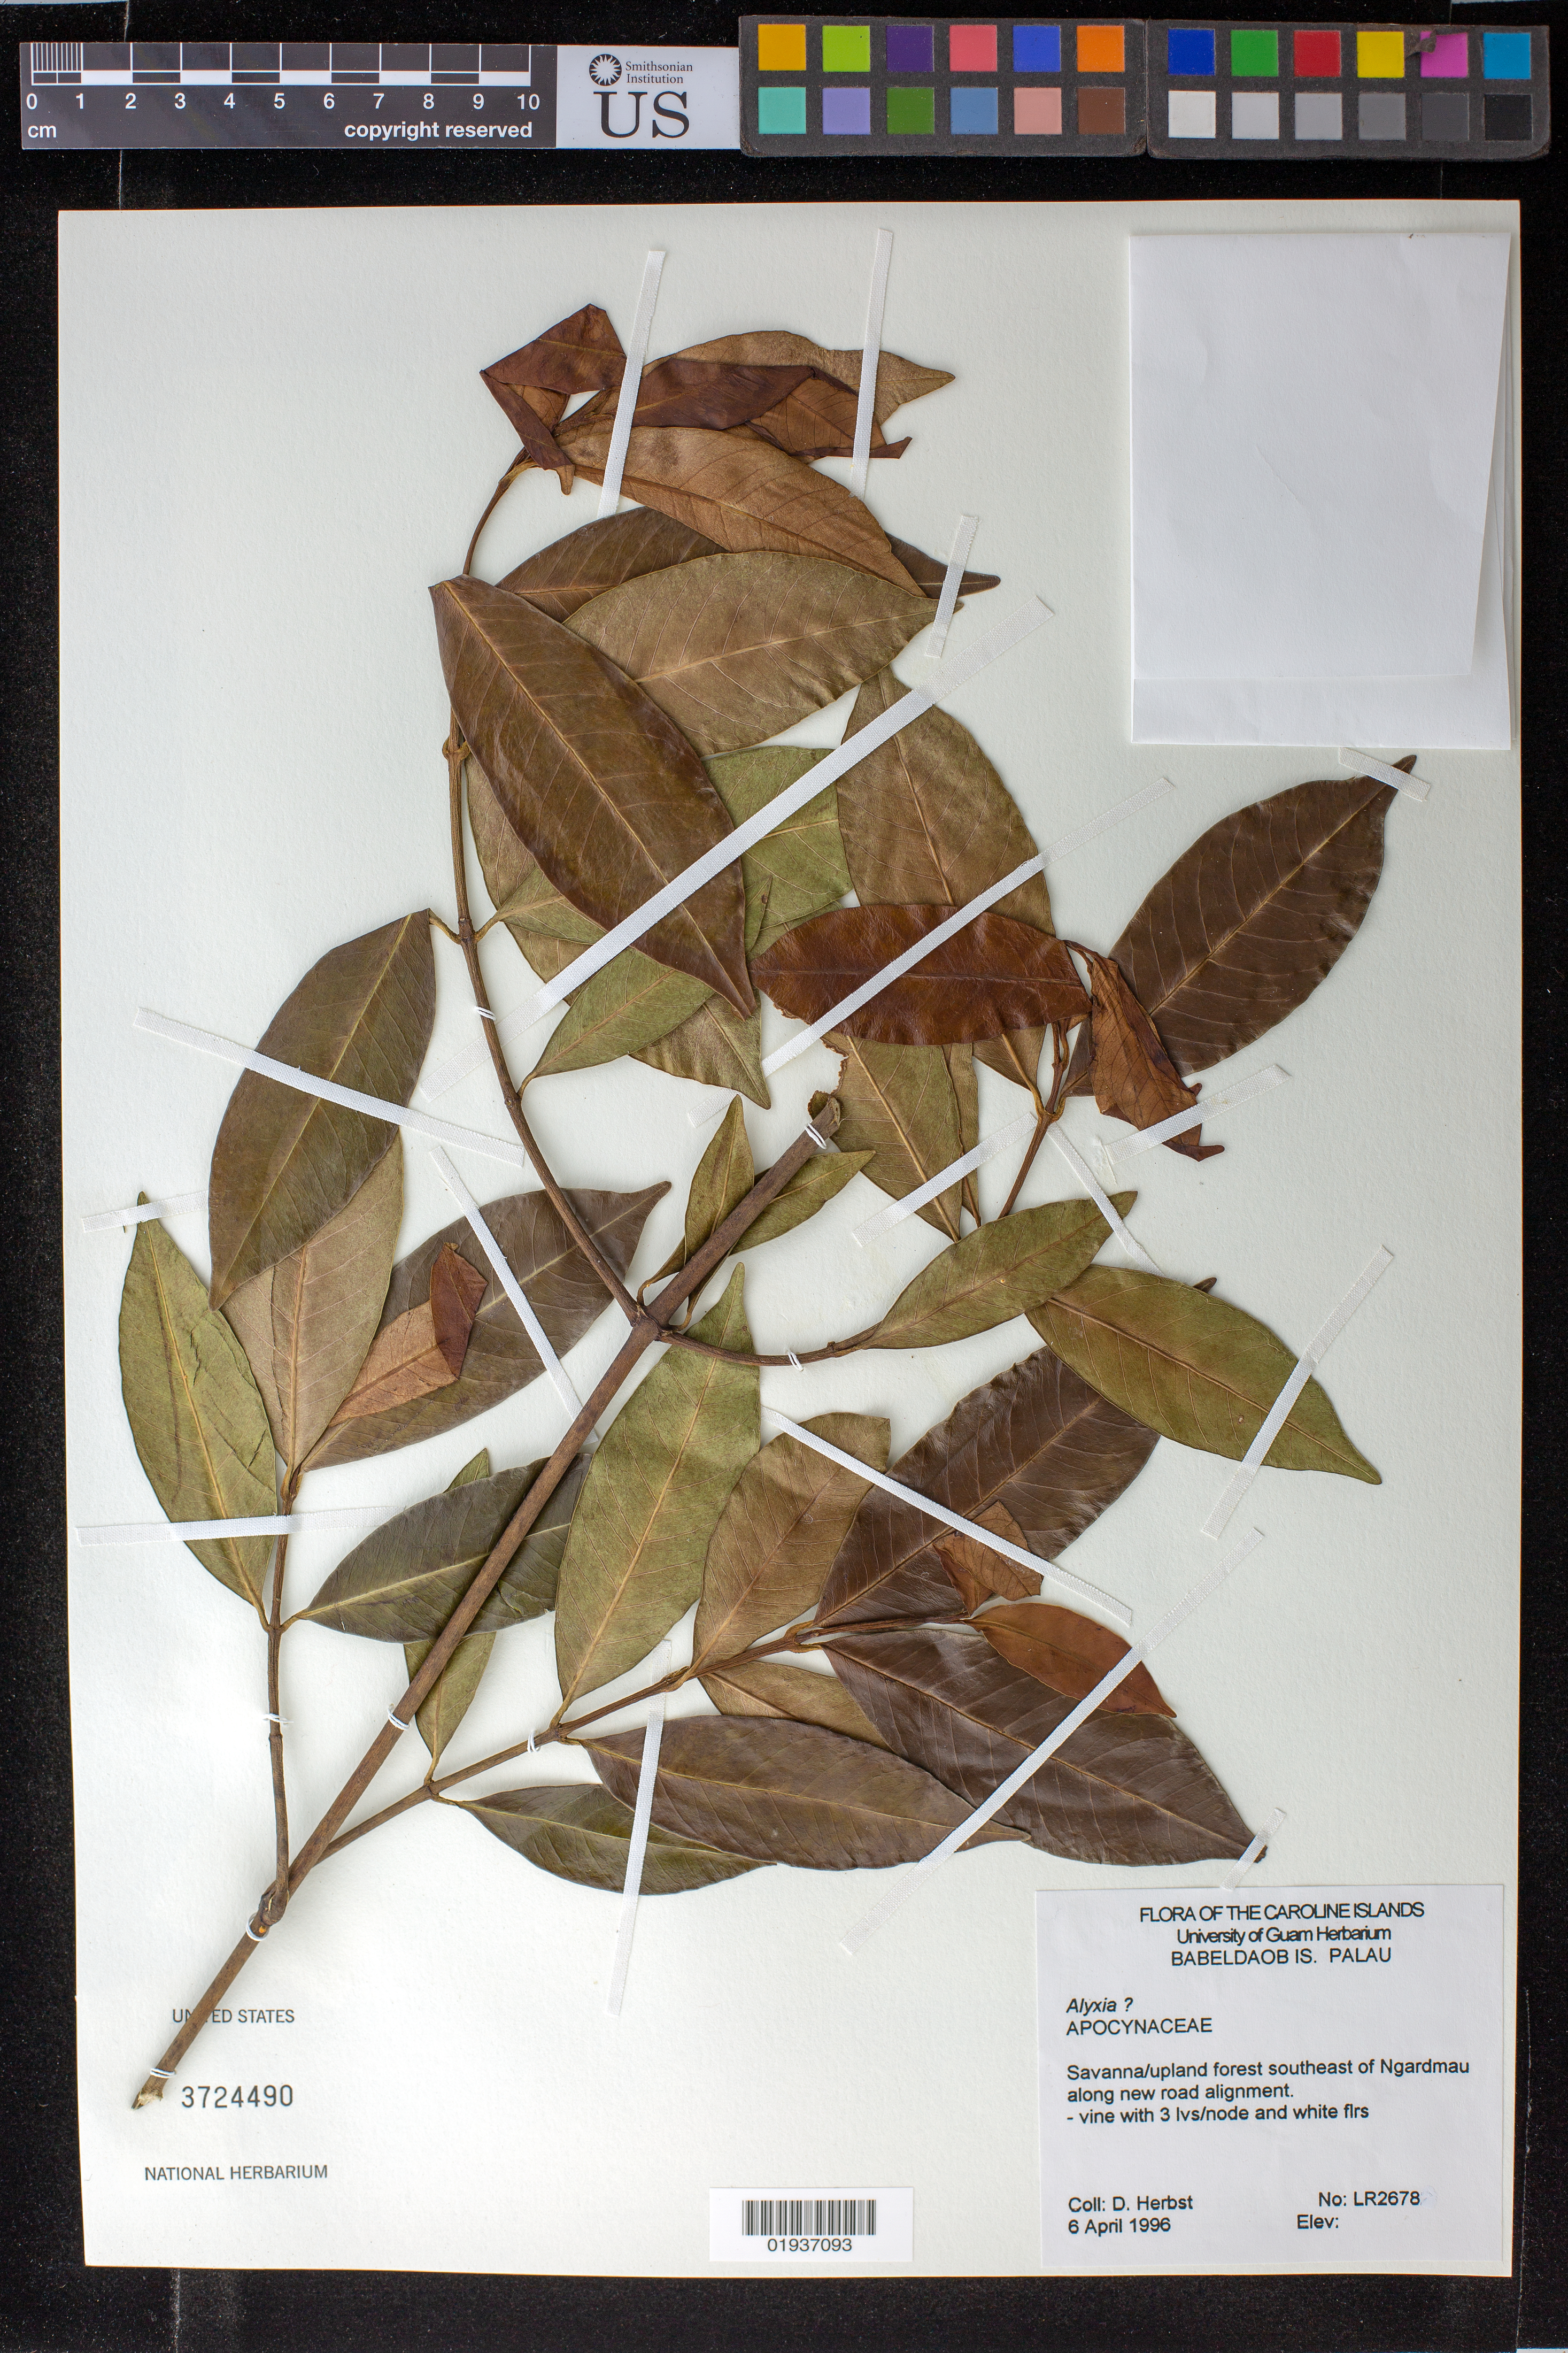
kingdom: Plantae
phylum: Tracheophyta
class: Magnoliopsida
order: Gentianales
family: Apocynaceae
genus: Alyxia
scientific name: Alyxia sp.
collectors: D. R. Herbst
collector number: LR2678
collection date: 1996-04-06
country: Palau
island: Babeldaob [Babelthuap]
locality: Babeldaob Is. Southeast of Ngardmau along new road alignment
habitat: Savanna/upland forest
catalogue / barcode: US 3724490